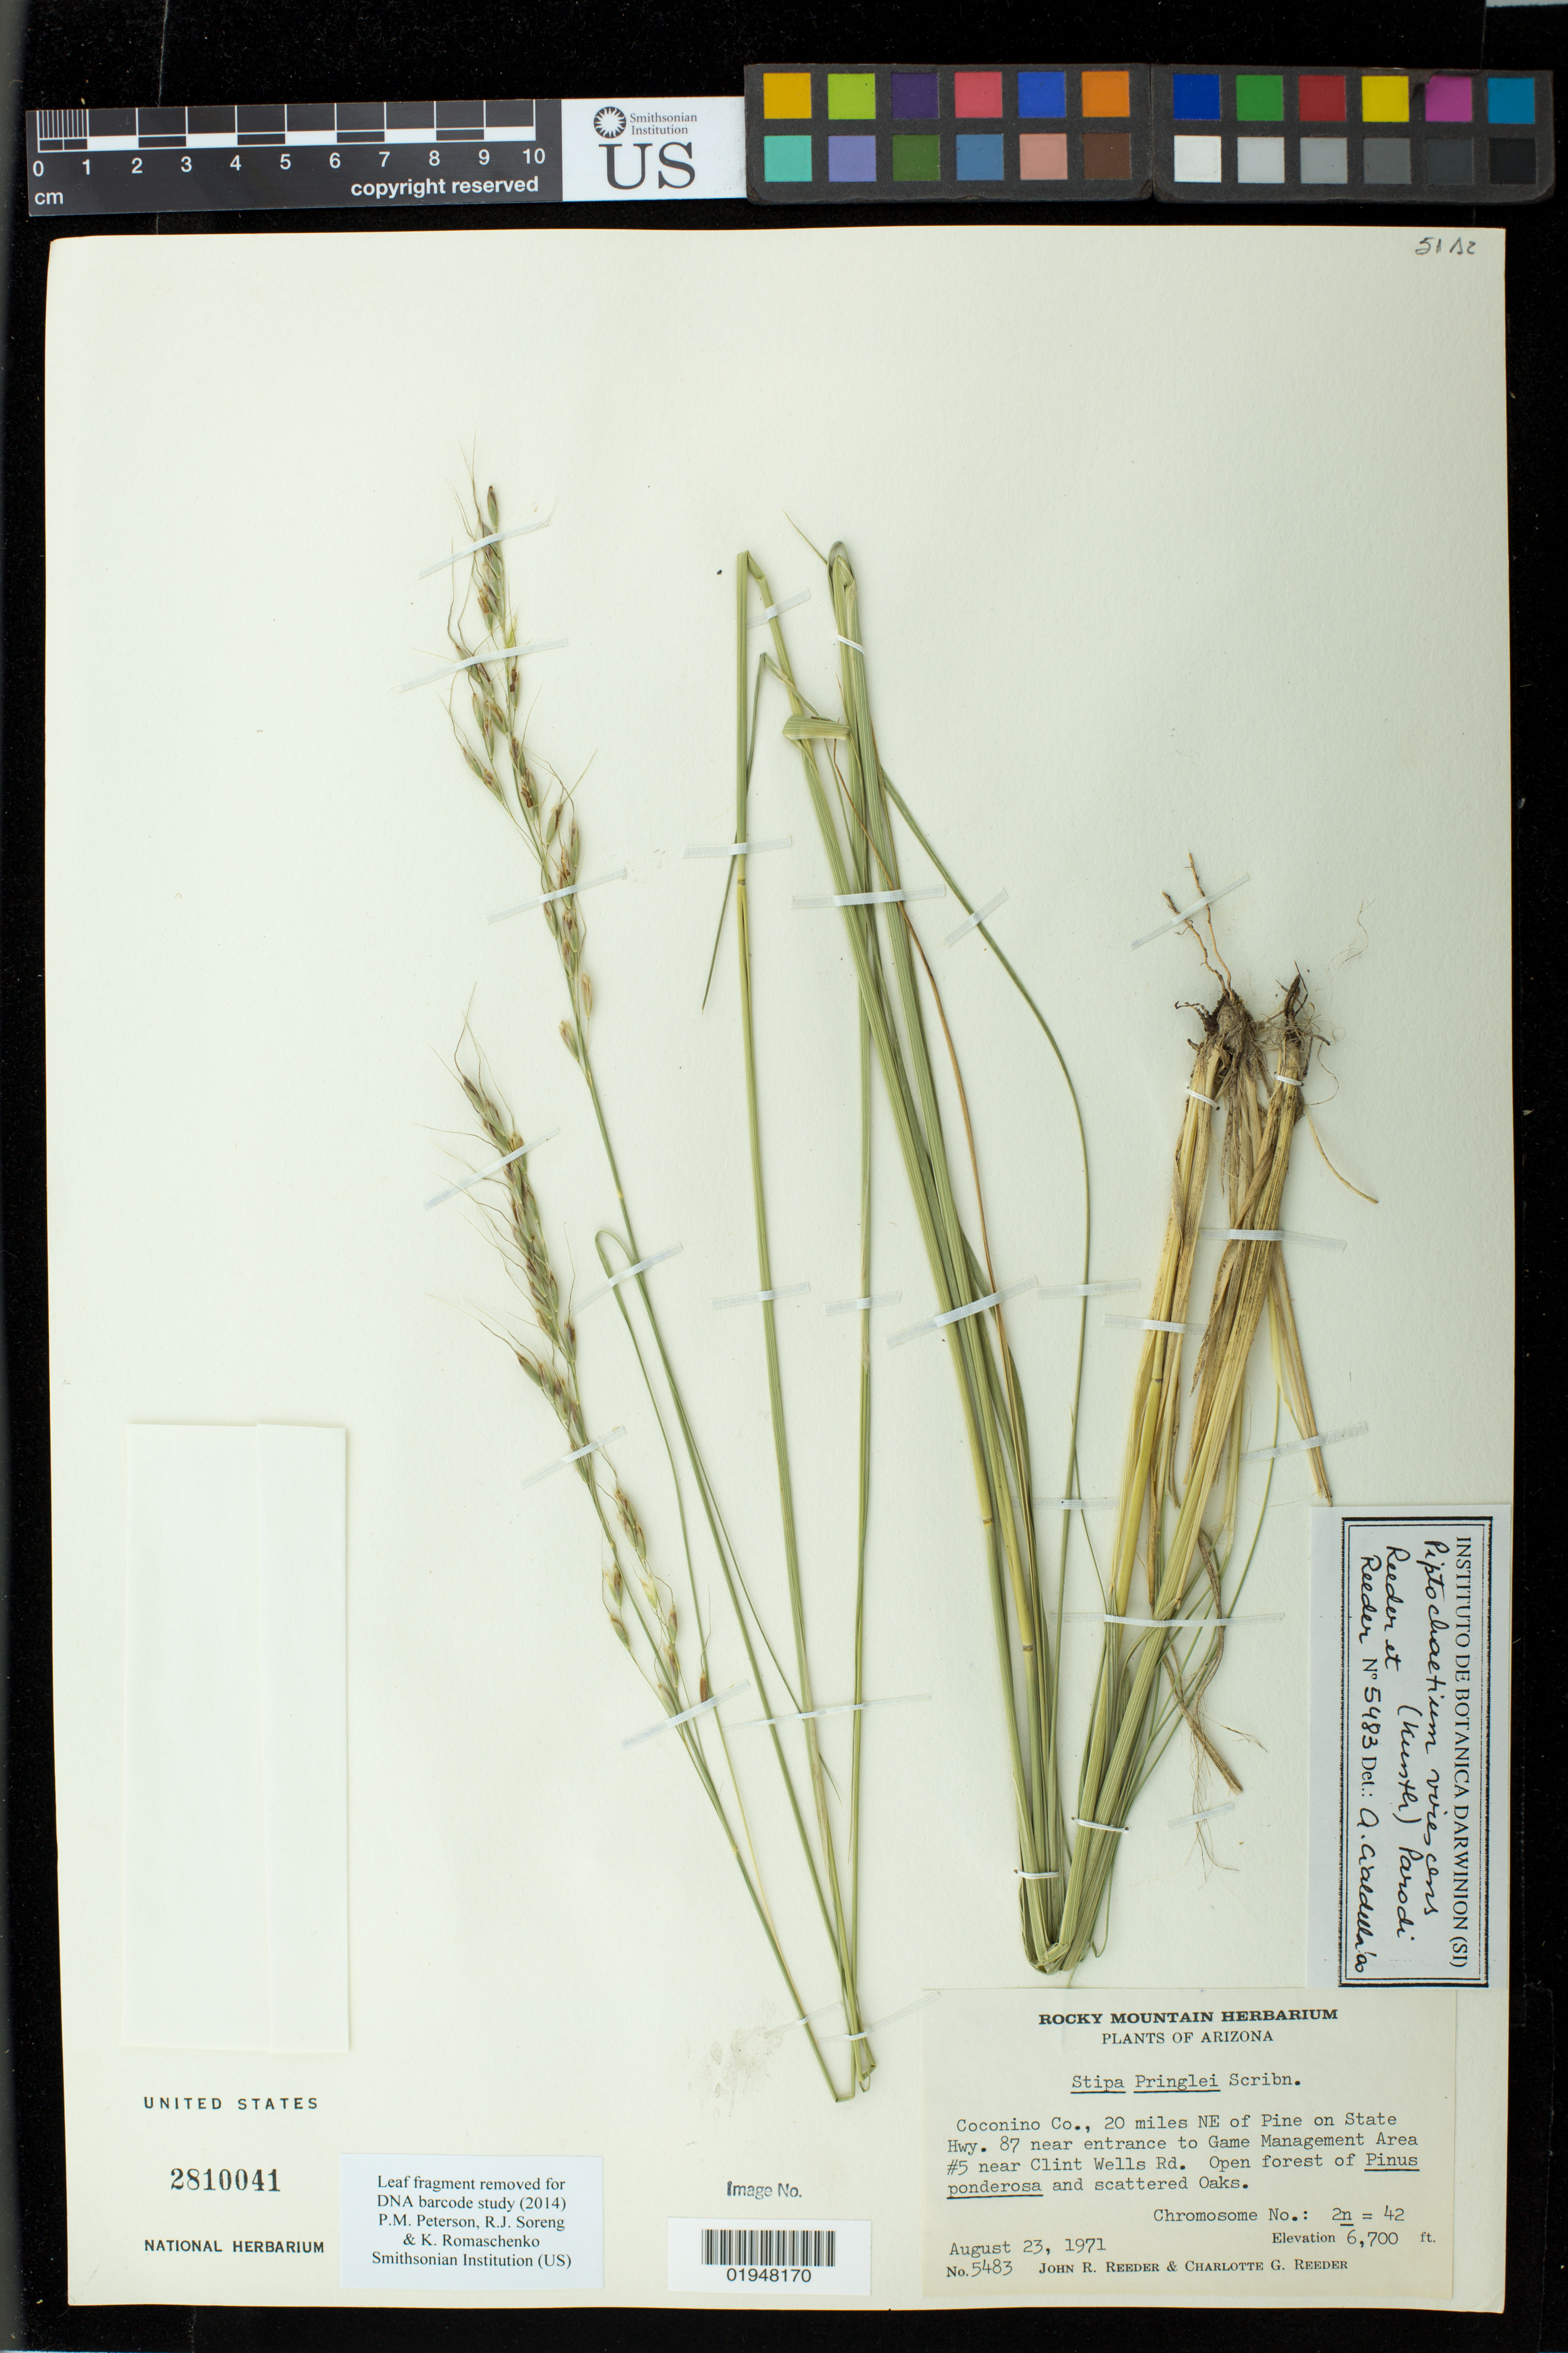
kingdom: Plantae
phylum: Tracheophyta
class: Liliopsida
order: Poales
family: Poaceae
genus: Piptochaetium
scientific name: Piptochaetium virescens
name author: (Kunth) Parodi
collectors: J. R. Reeder & C. G. Reeder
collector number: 5483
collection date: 1971-08-23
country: United States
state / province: Arizona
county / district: Coconino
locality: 20 miles NE of Pine on State Hwy. 87 near entrance to Game Management Area #5 near Clint Wells Rd.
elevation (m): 2042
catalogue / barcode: US 2810041